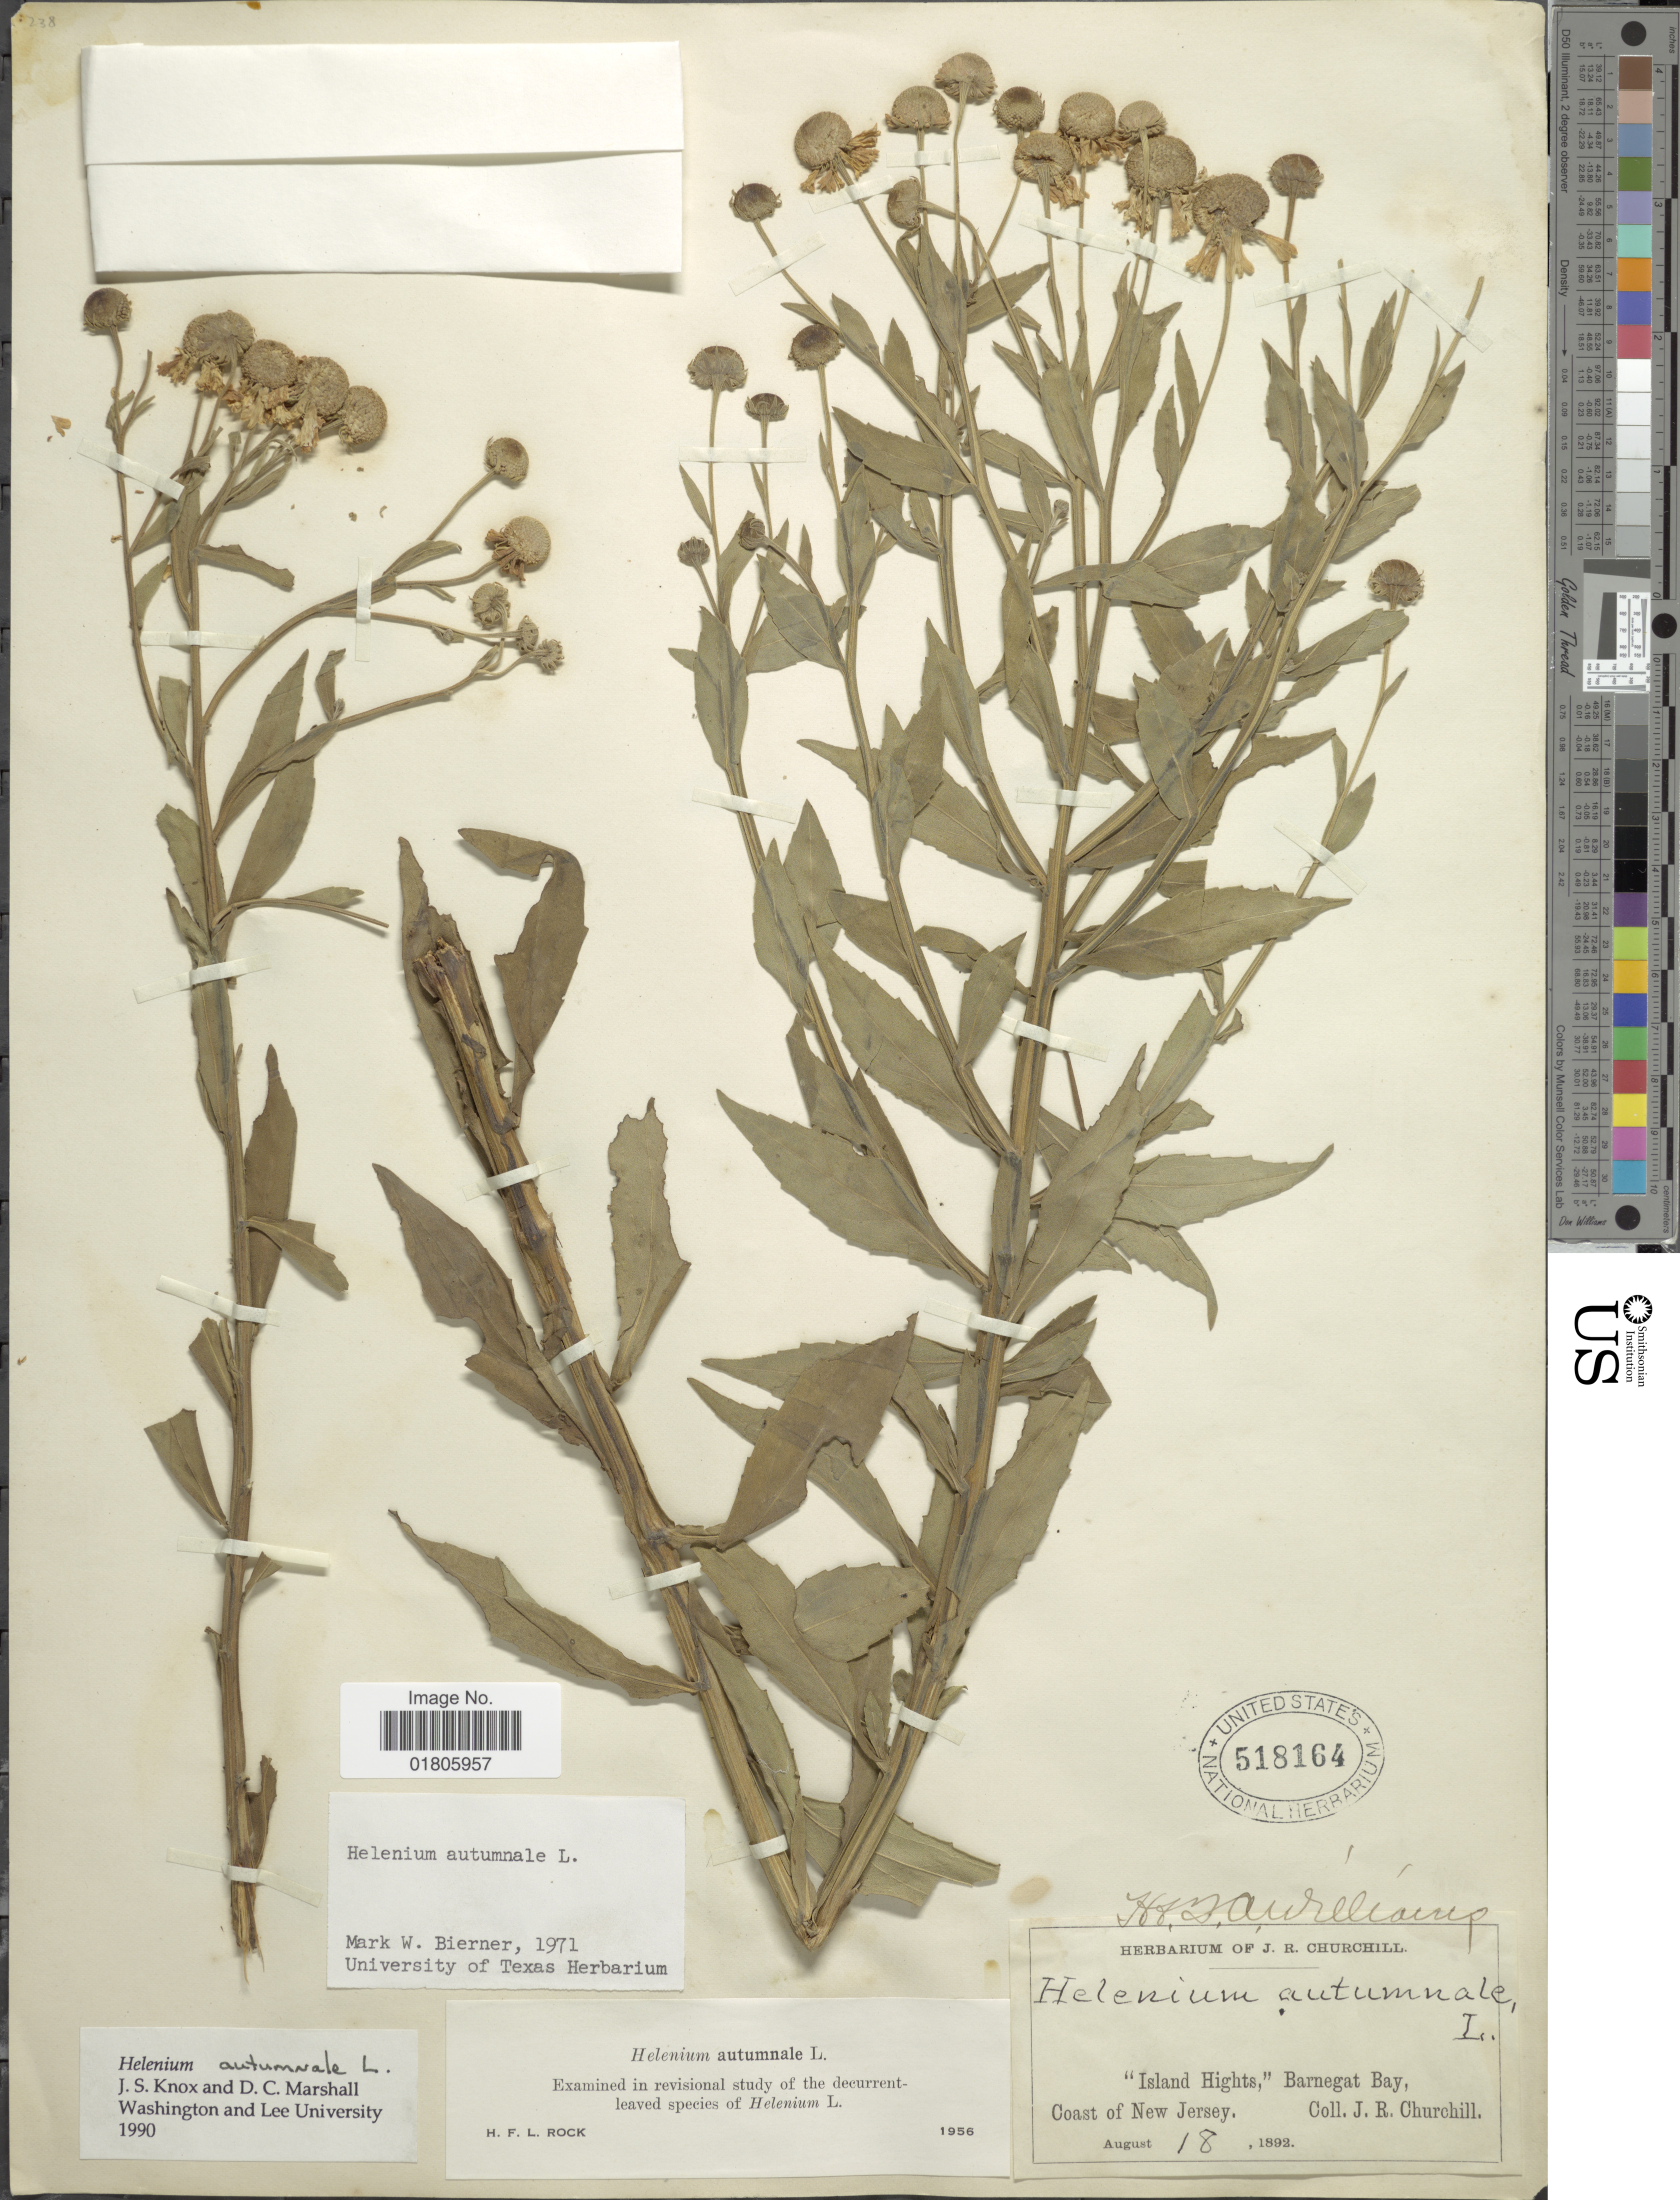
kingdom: Plantae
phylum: Tracheophyta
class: Magnoliopsida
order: Asterales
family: Asteraceae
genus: Helenium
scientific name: Helenium autumnale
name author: L.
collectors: J. Churchill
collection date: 1892-08-18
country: United States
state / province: New Jersey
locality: Island Hights,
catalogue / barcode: US 518164